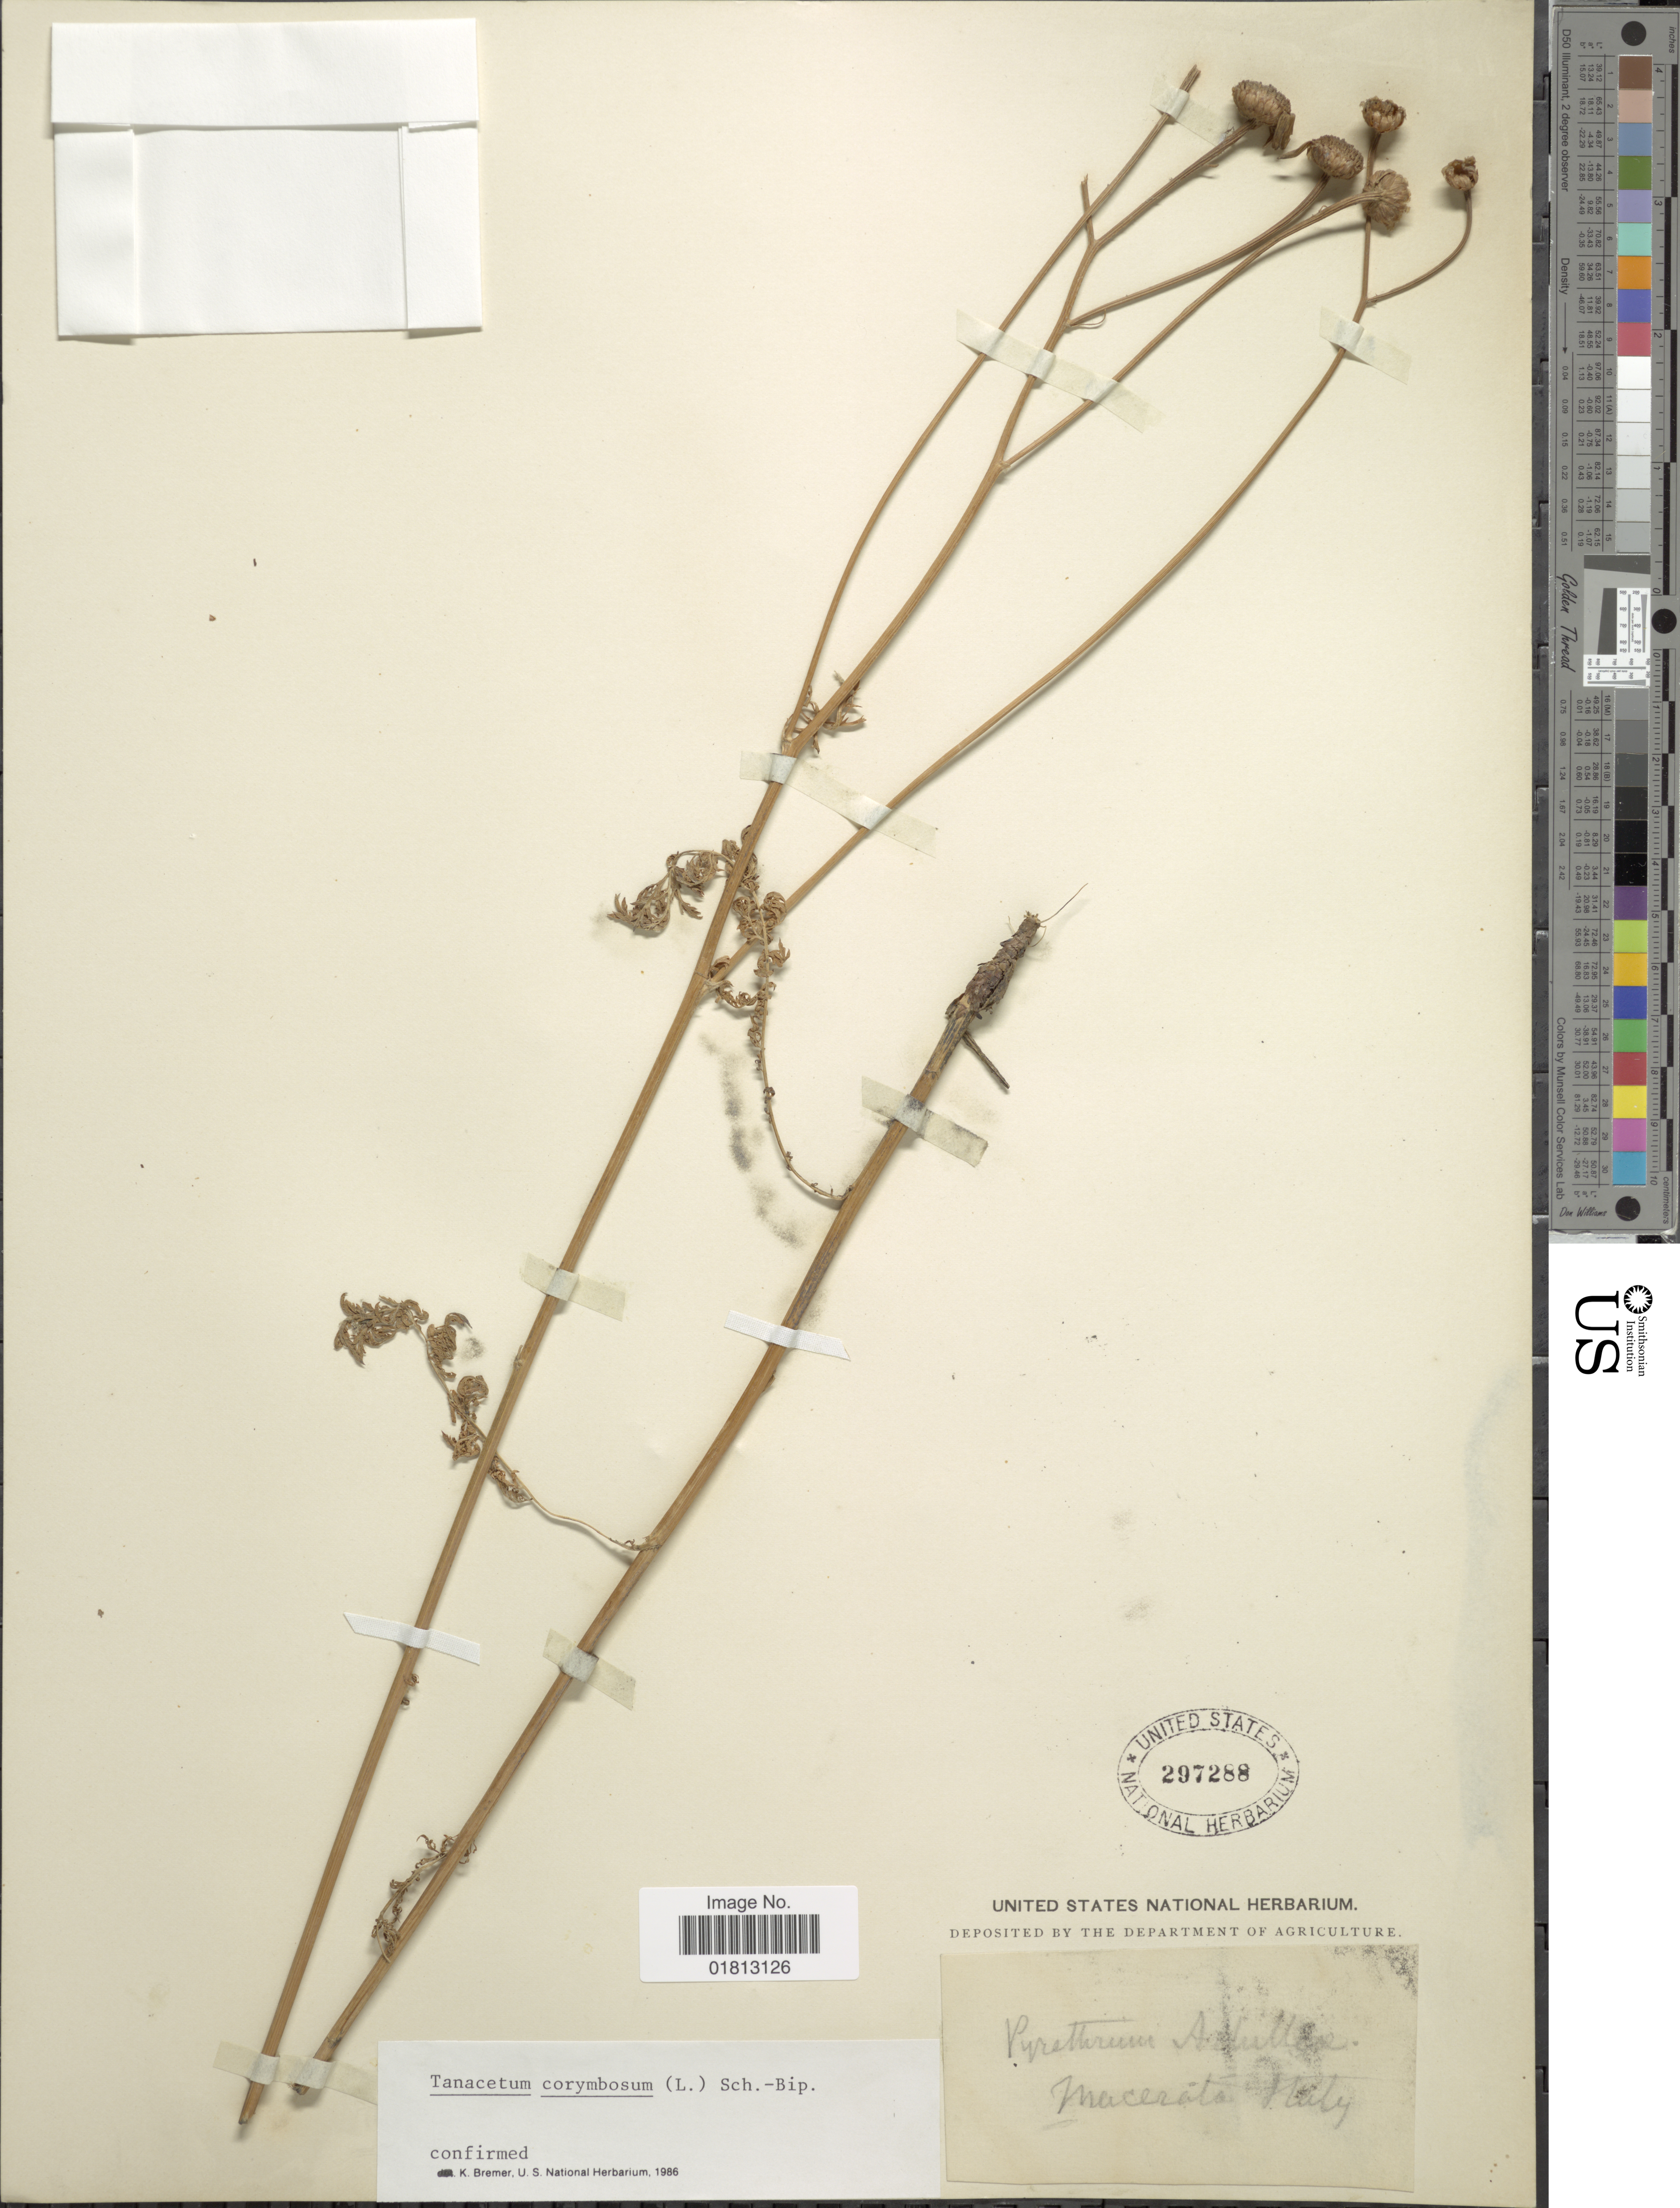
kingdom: Plantae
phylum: Tracheophyta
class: Magnoliopsida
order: Asterales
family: Asteraceae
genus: Tanacetum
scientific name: Tanacetum corymbosum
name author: (L.) Sch. Bip.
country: Italy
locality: Macerata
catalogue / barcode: US 297288